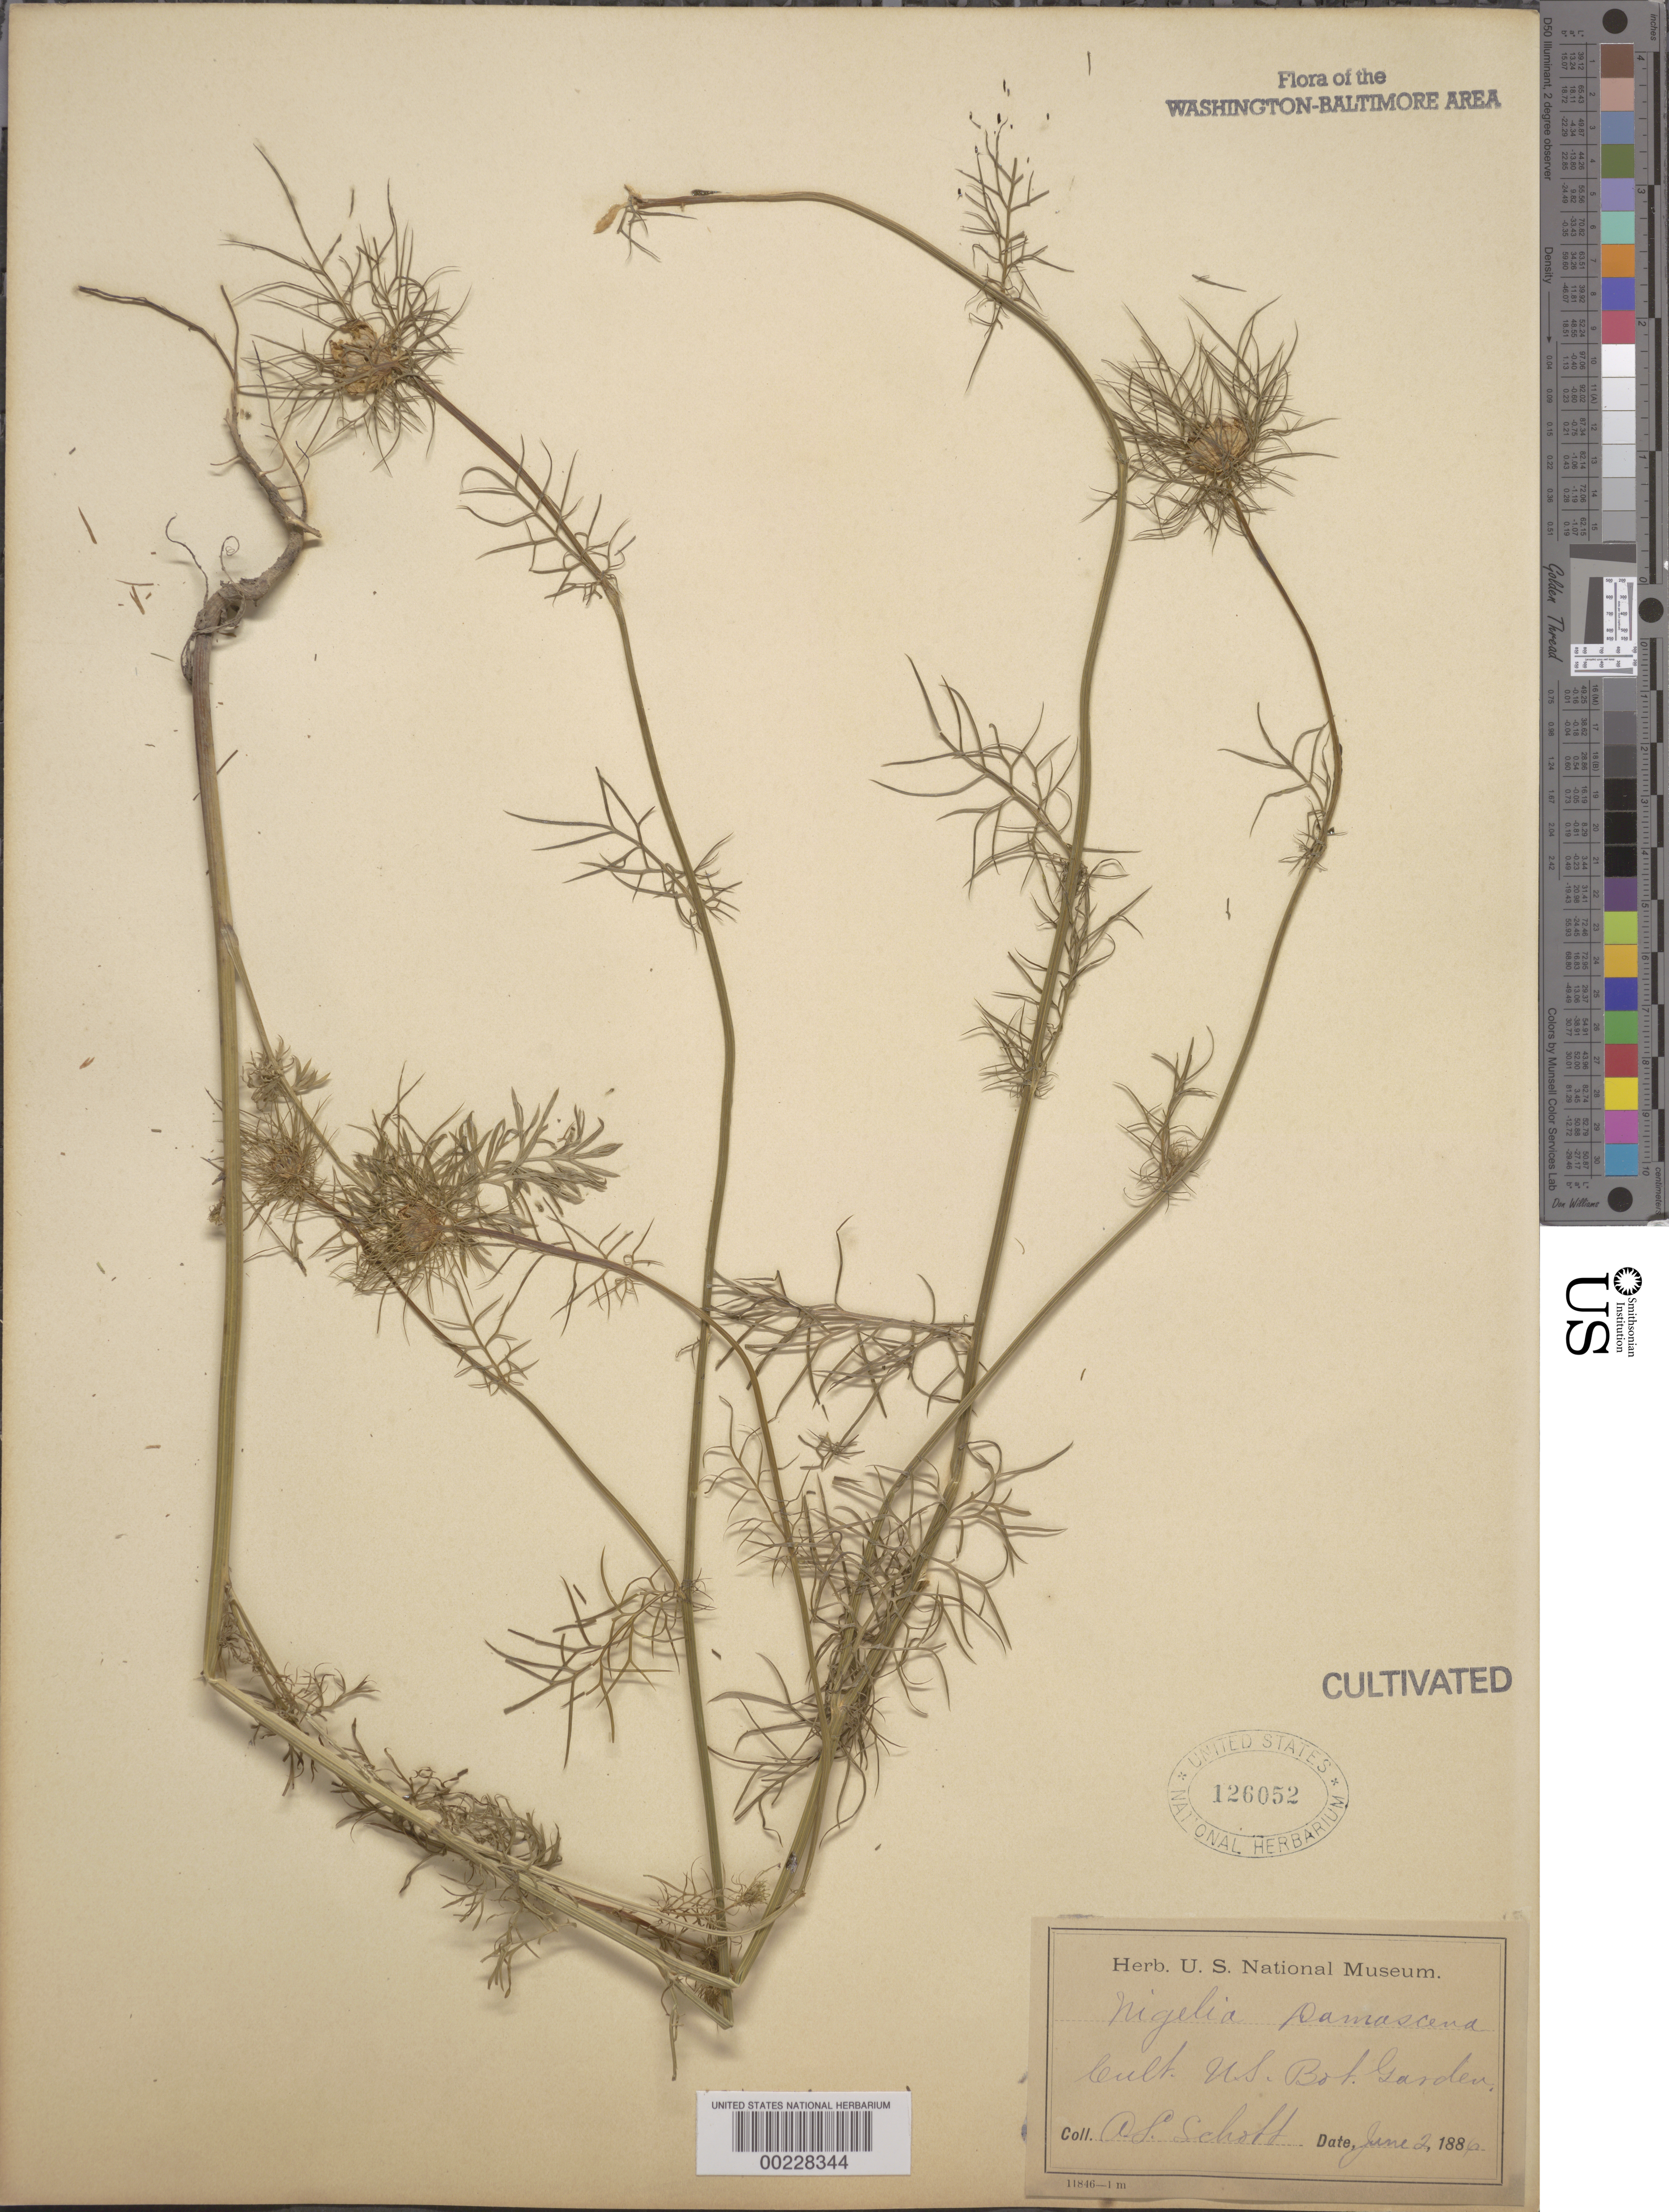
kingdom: Plantae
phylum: Tracheophyta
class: Magnoliopsida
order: Ranunculales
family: Ranunculaceae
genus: Nigella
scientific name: Nigella damascena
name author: L.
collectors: A. L. Schott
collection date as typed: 02 Jun 1886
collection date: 1886-06-02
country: United States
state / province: District of Columbia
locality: Botanical Gardens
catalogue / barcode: US 126052